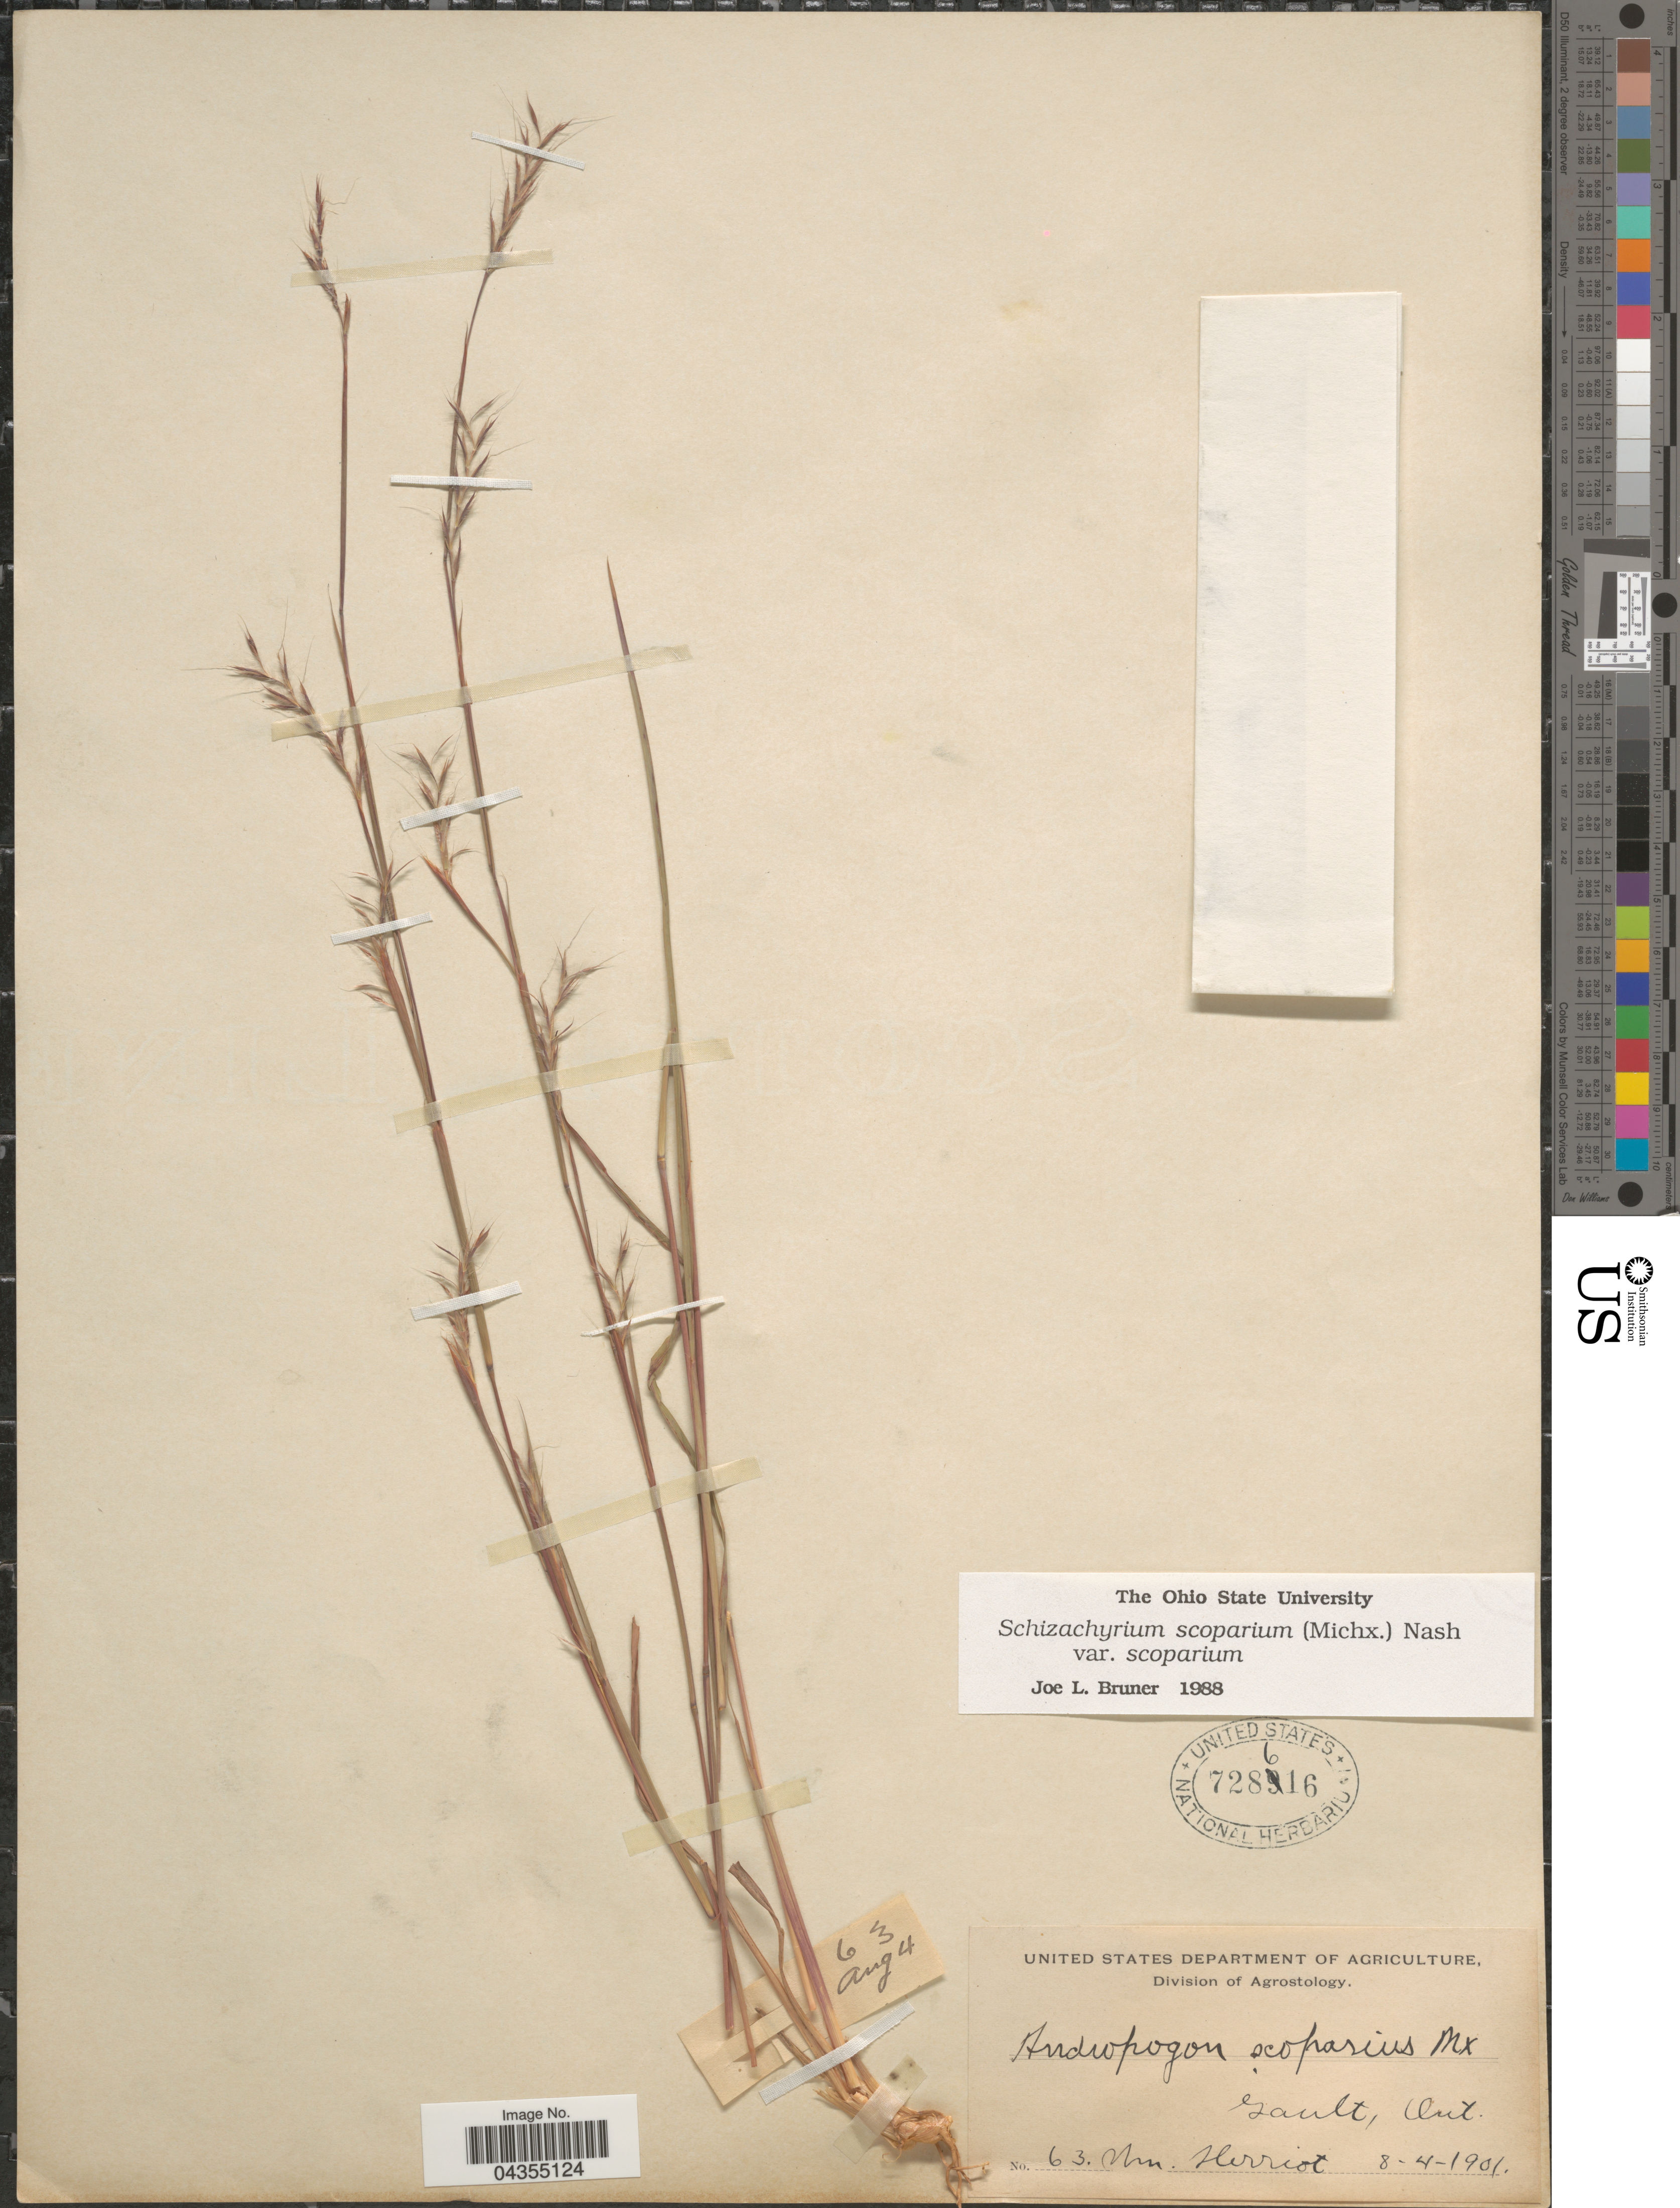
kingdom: Plantae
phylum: Tracheophyta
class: Liliopsida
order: Poales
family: Poaceae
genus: Schizachyrium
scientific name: Schizachyrium scoparium var. scoparium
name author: (Michx.) Nash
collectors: W. Herriot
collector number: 63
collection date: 1901-08-04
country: Canada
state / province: Ontario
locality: Gault.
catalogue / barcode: US 728616